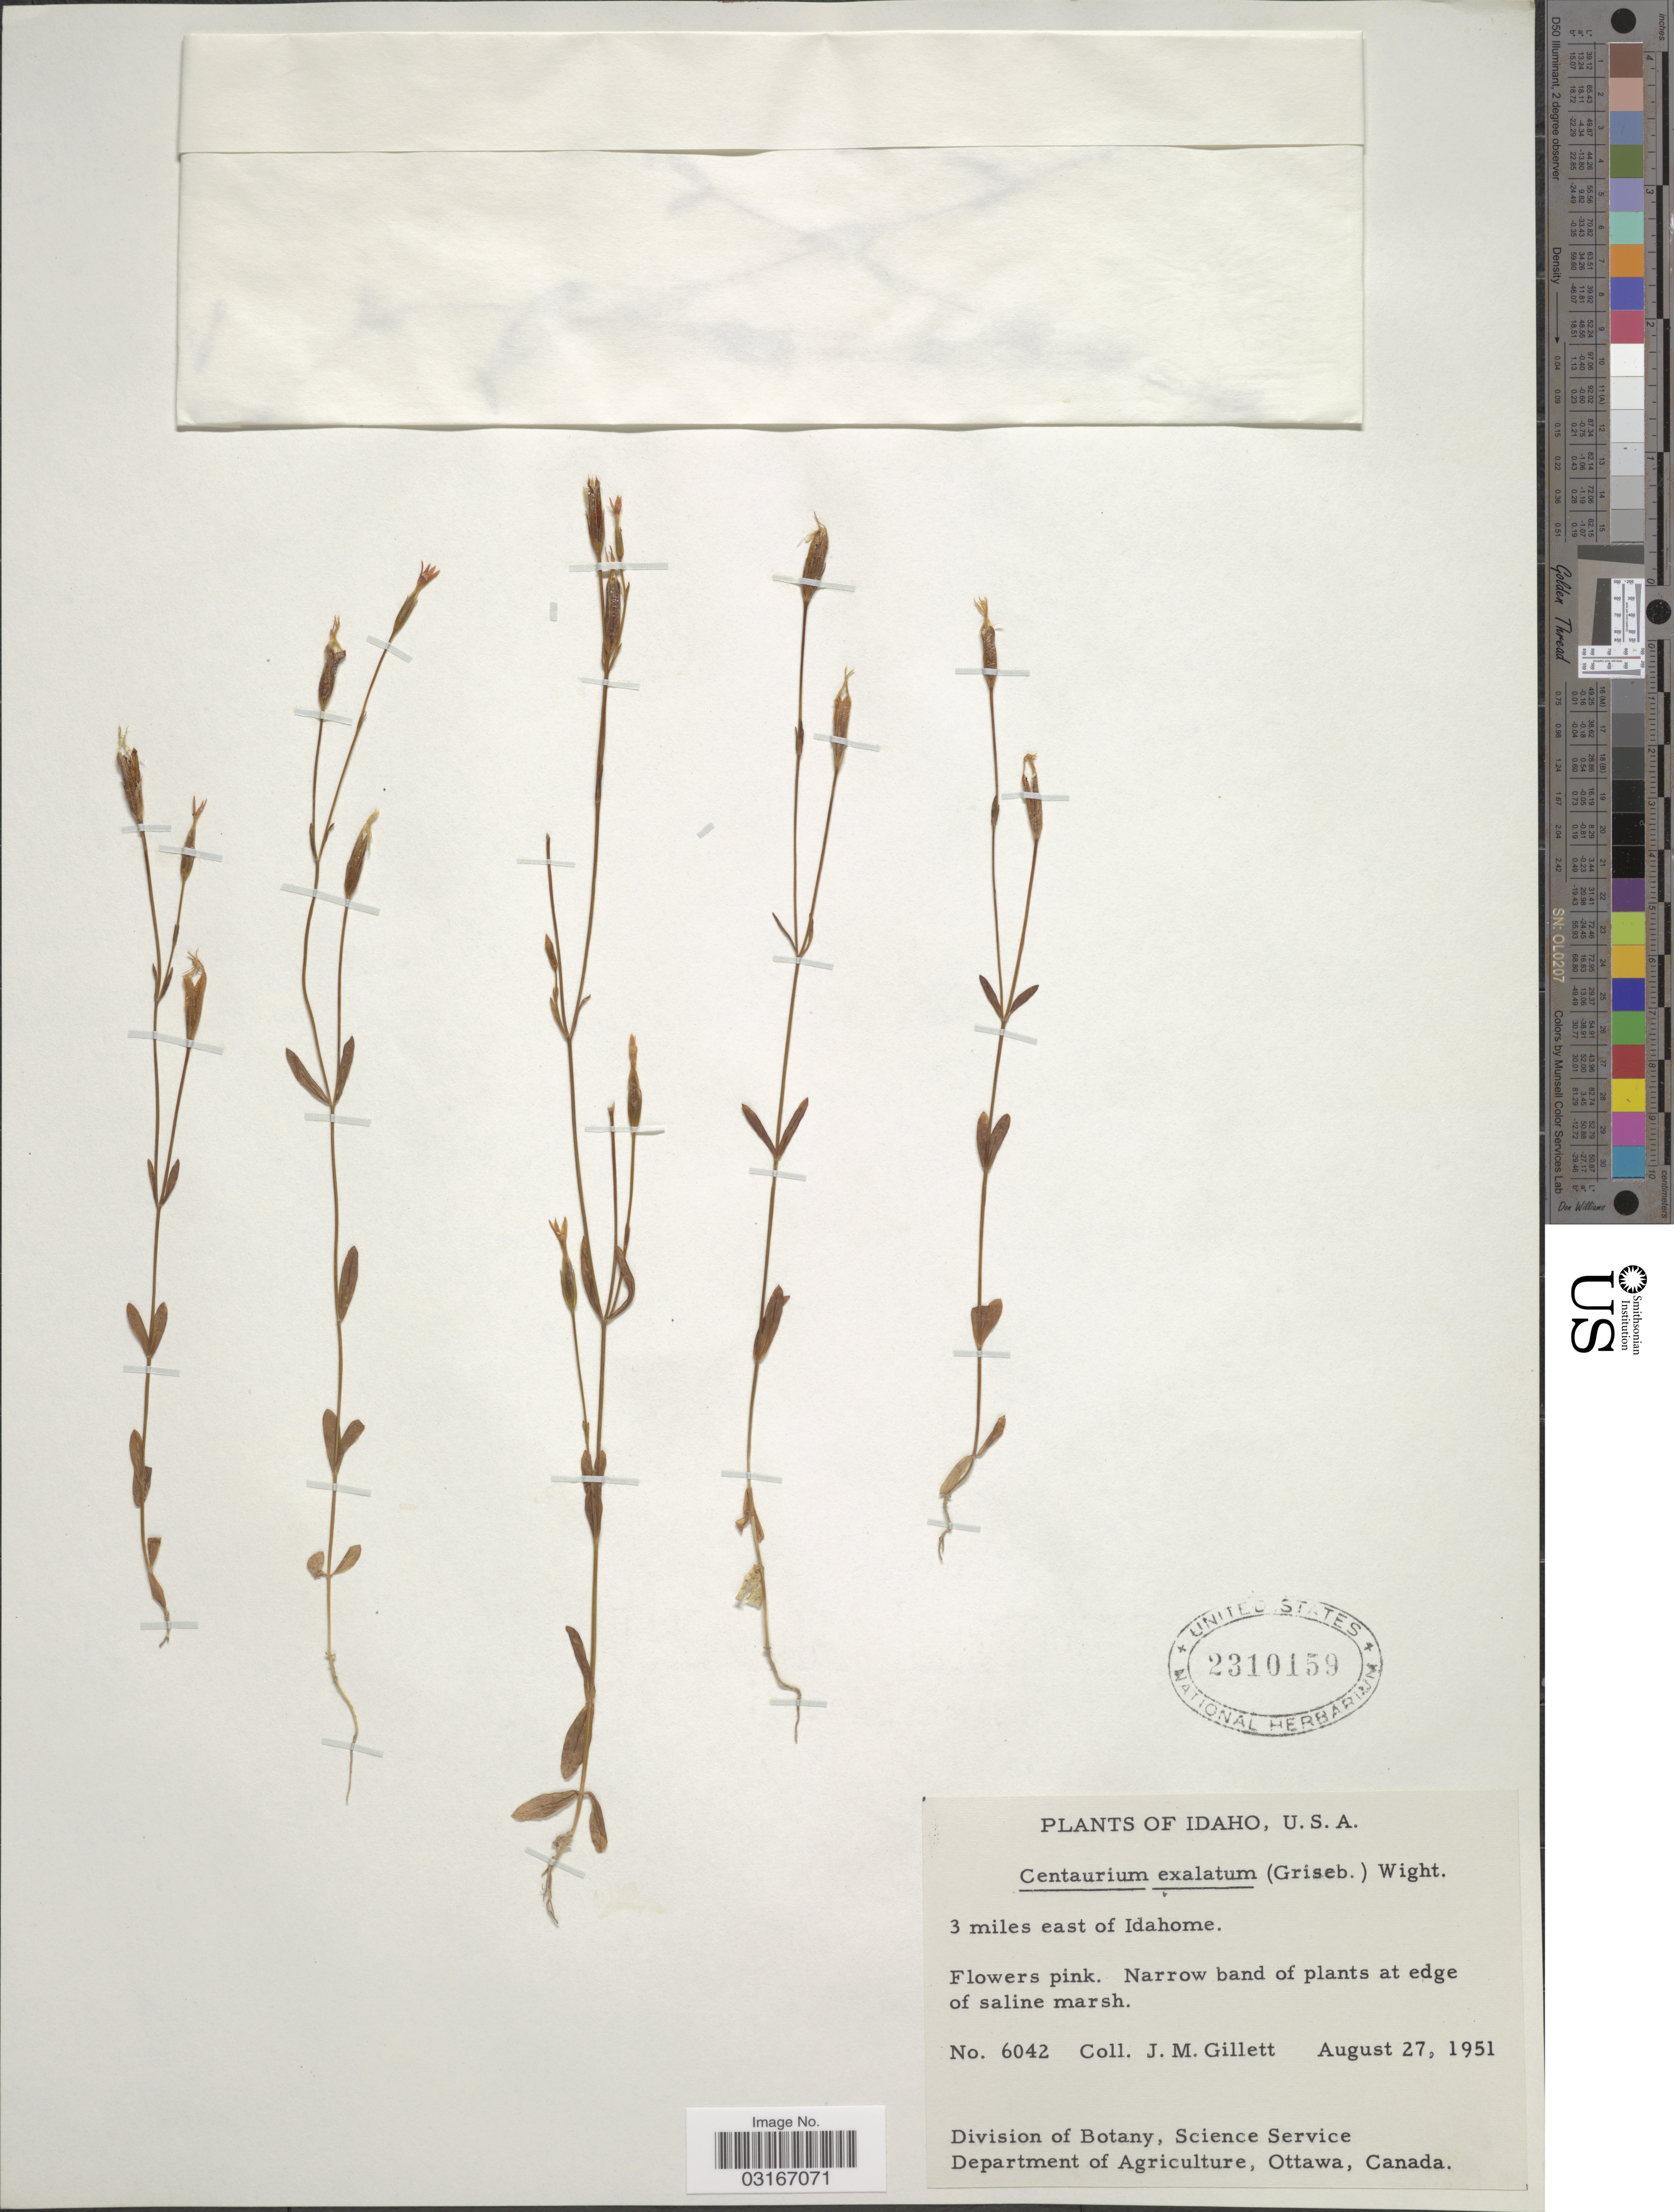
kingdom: Plantae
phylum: Tracheophyta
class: Magnoliopsida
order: Gentianales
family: Gentianaceae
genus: Centaurium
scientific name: Centaurium exaltatum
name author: (Griseb.) W. Wight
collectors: J. M. Gillett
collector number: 6042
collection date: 1951-08-27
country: United States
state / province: Idaho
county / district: Cassia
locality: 3 miles E of Idahome.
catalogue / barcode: US 2310159